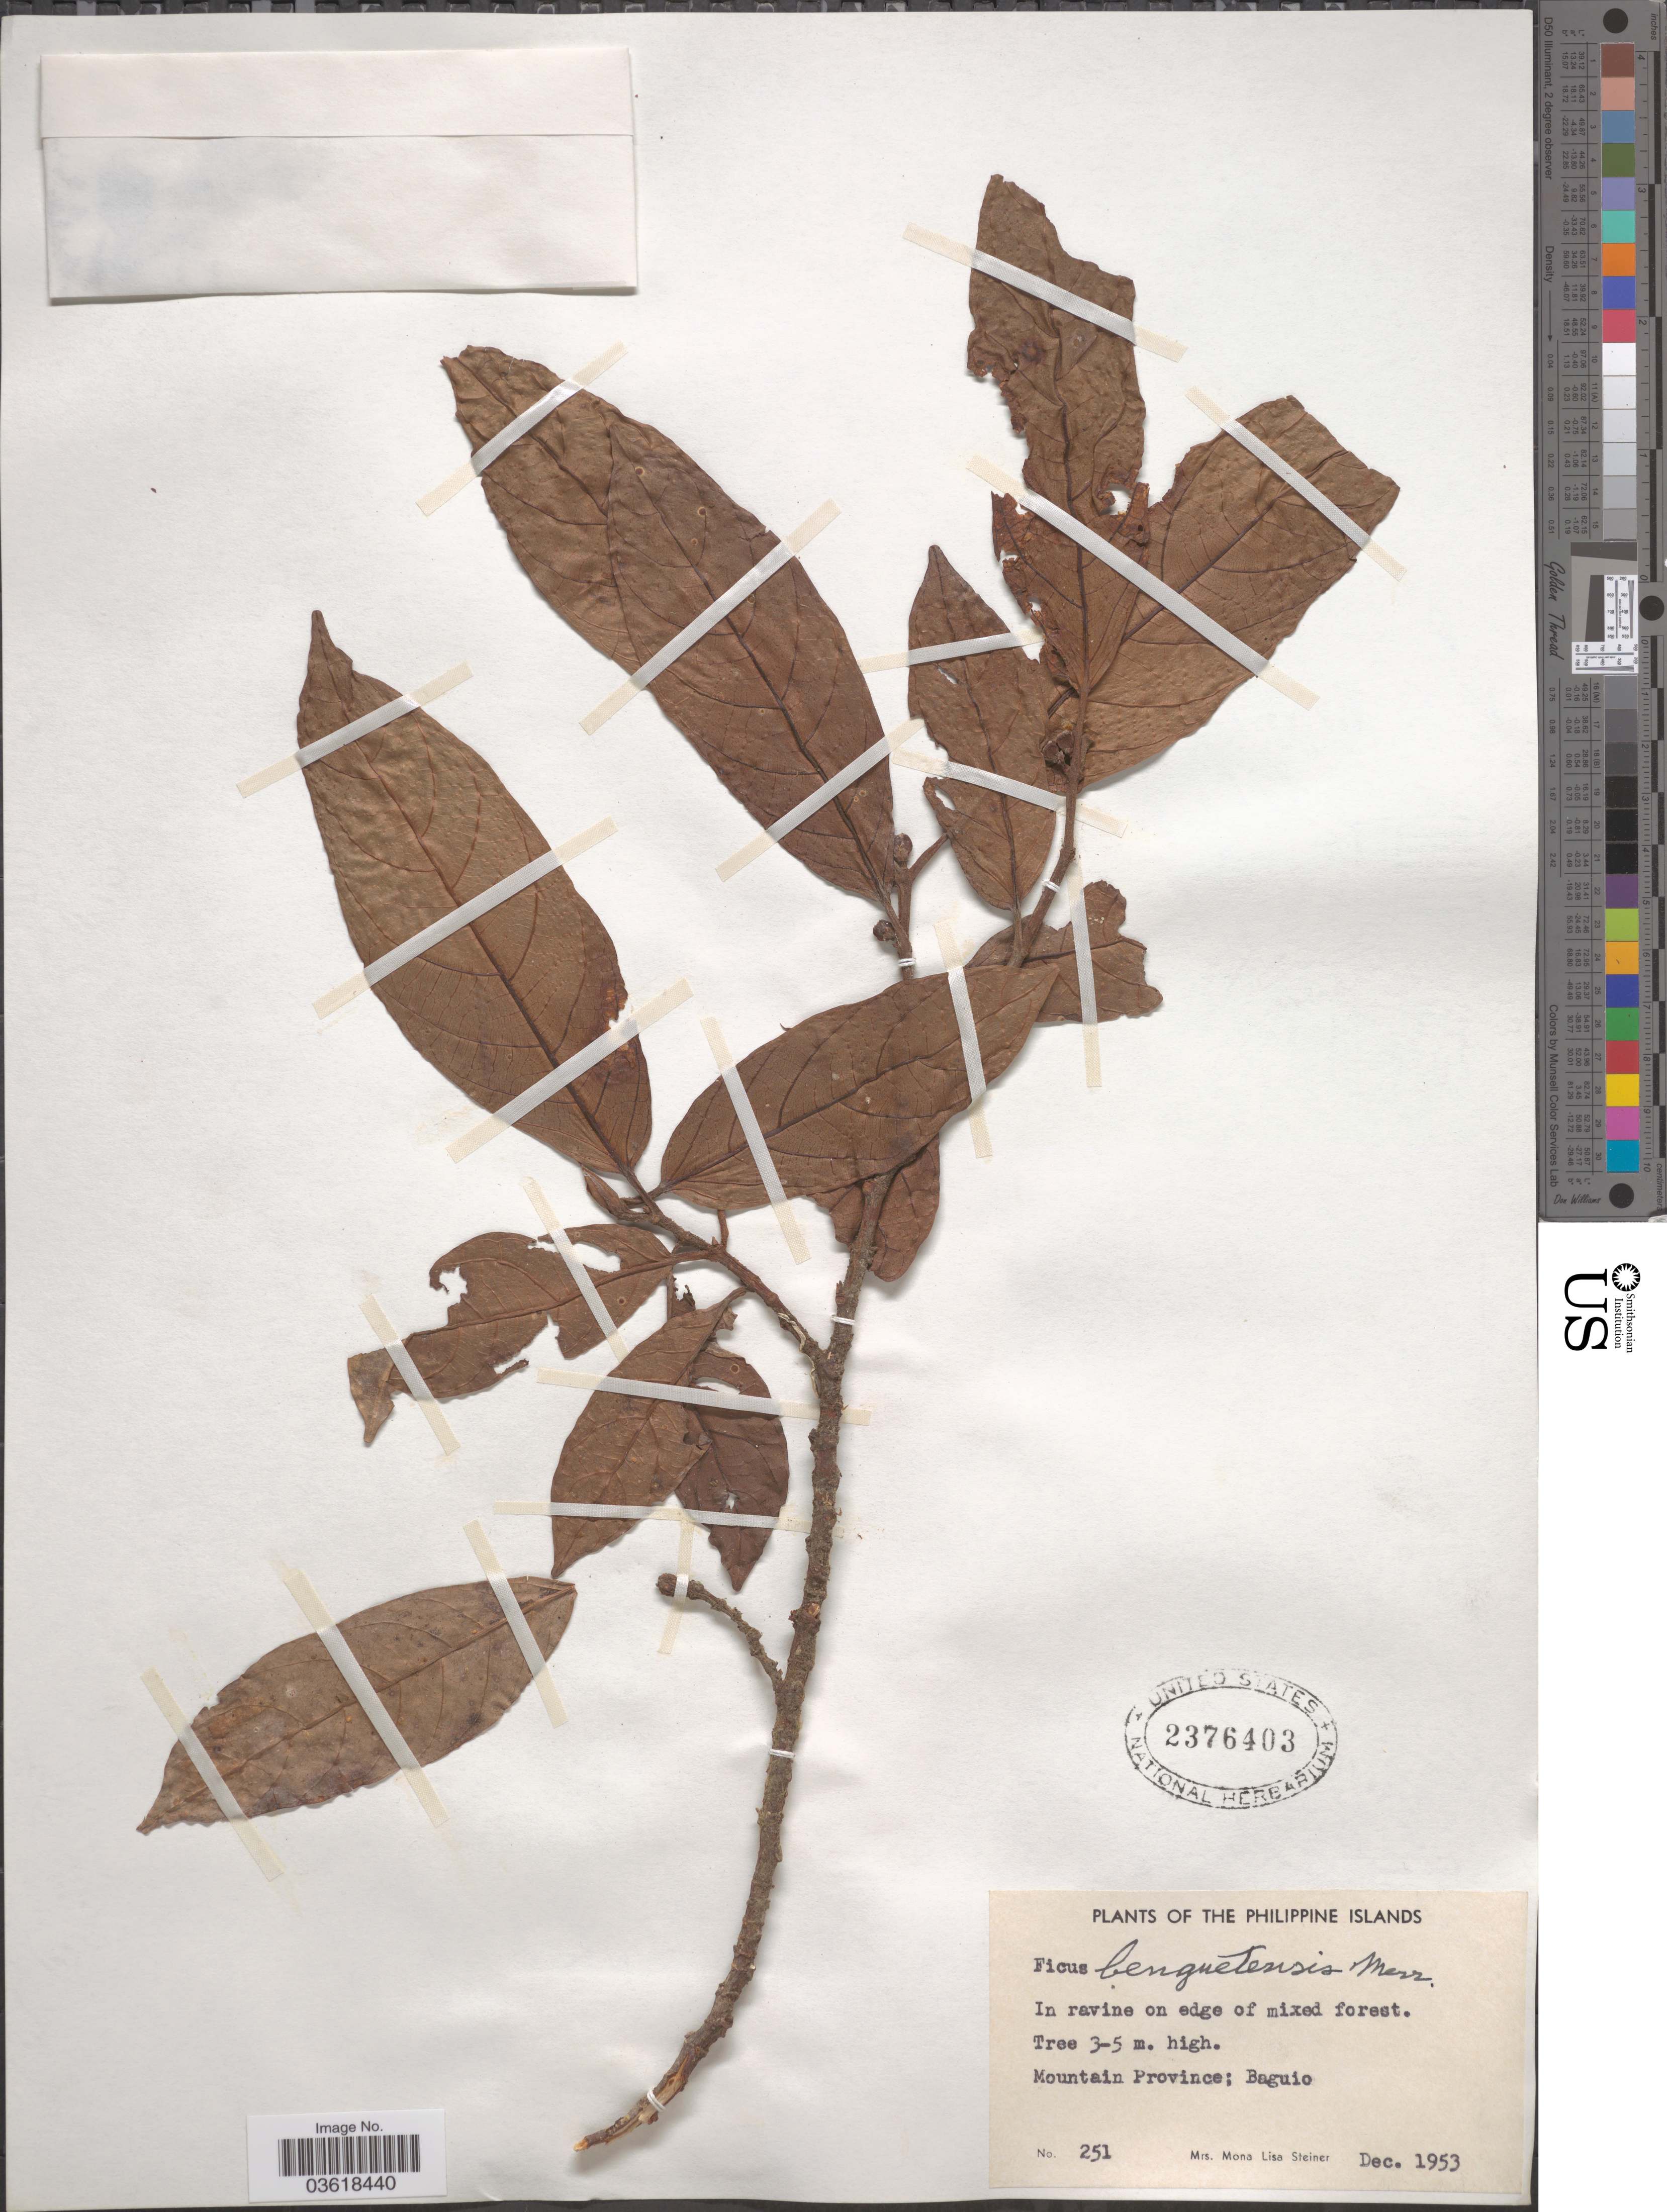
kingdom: Plantae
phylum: Tracheophyta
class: Magnoliopsida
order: Rosales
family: Moraceae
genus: Ficus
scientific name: Ficus benguetensis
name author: Merr.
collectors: M. Steiner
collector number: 251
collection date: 1953-12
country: Philippines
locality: The Philippine Islands. Mountain Province; Baguio.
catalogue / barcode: US 2376403